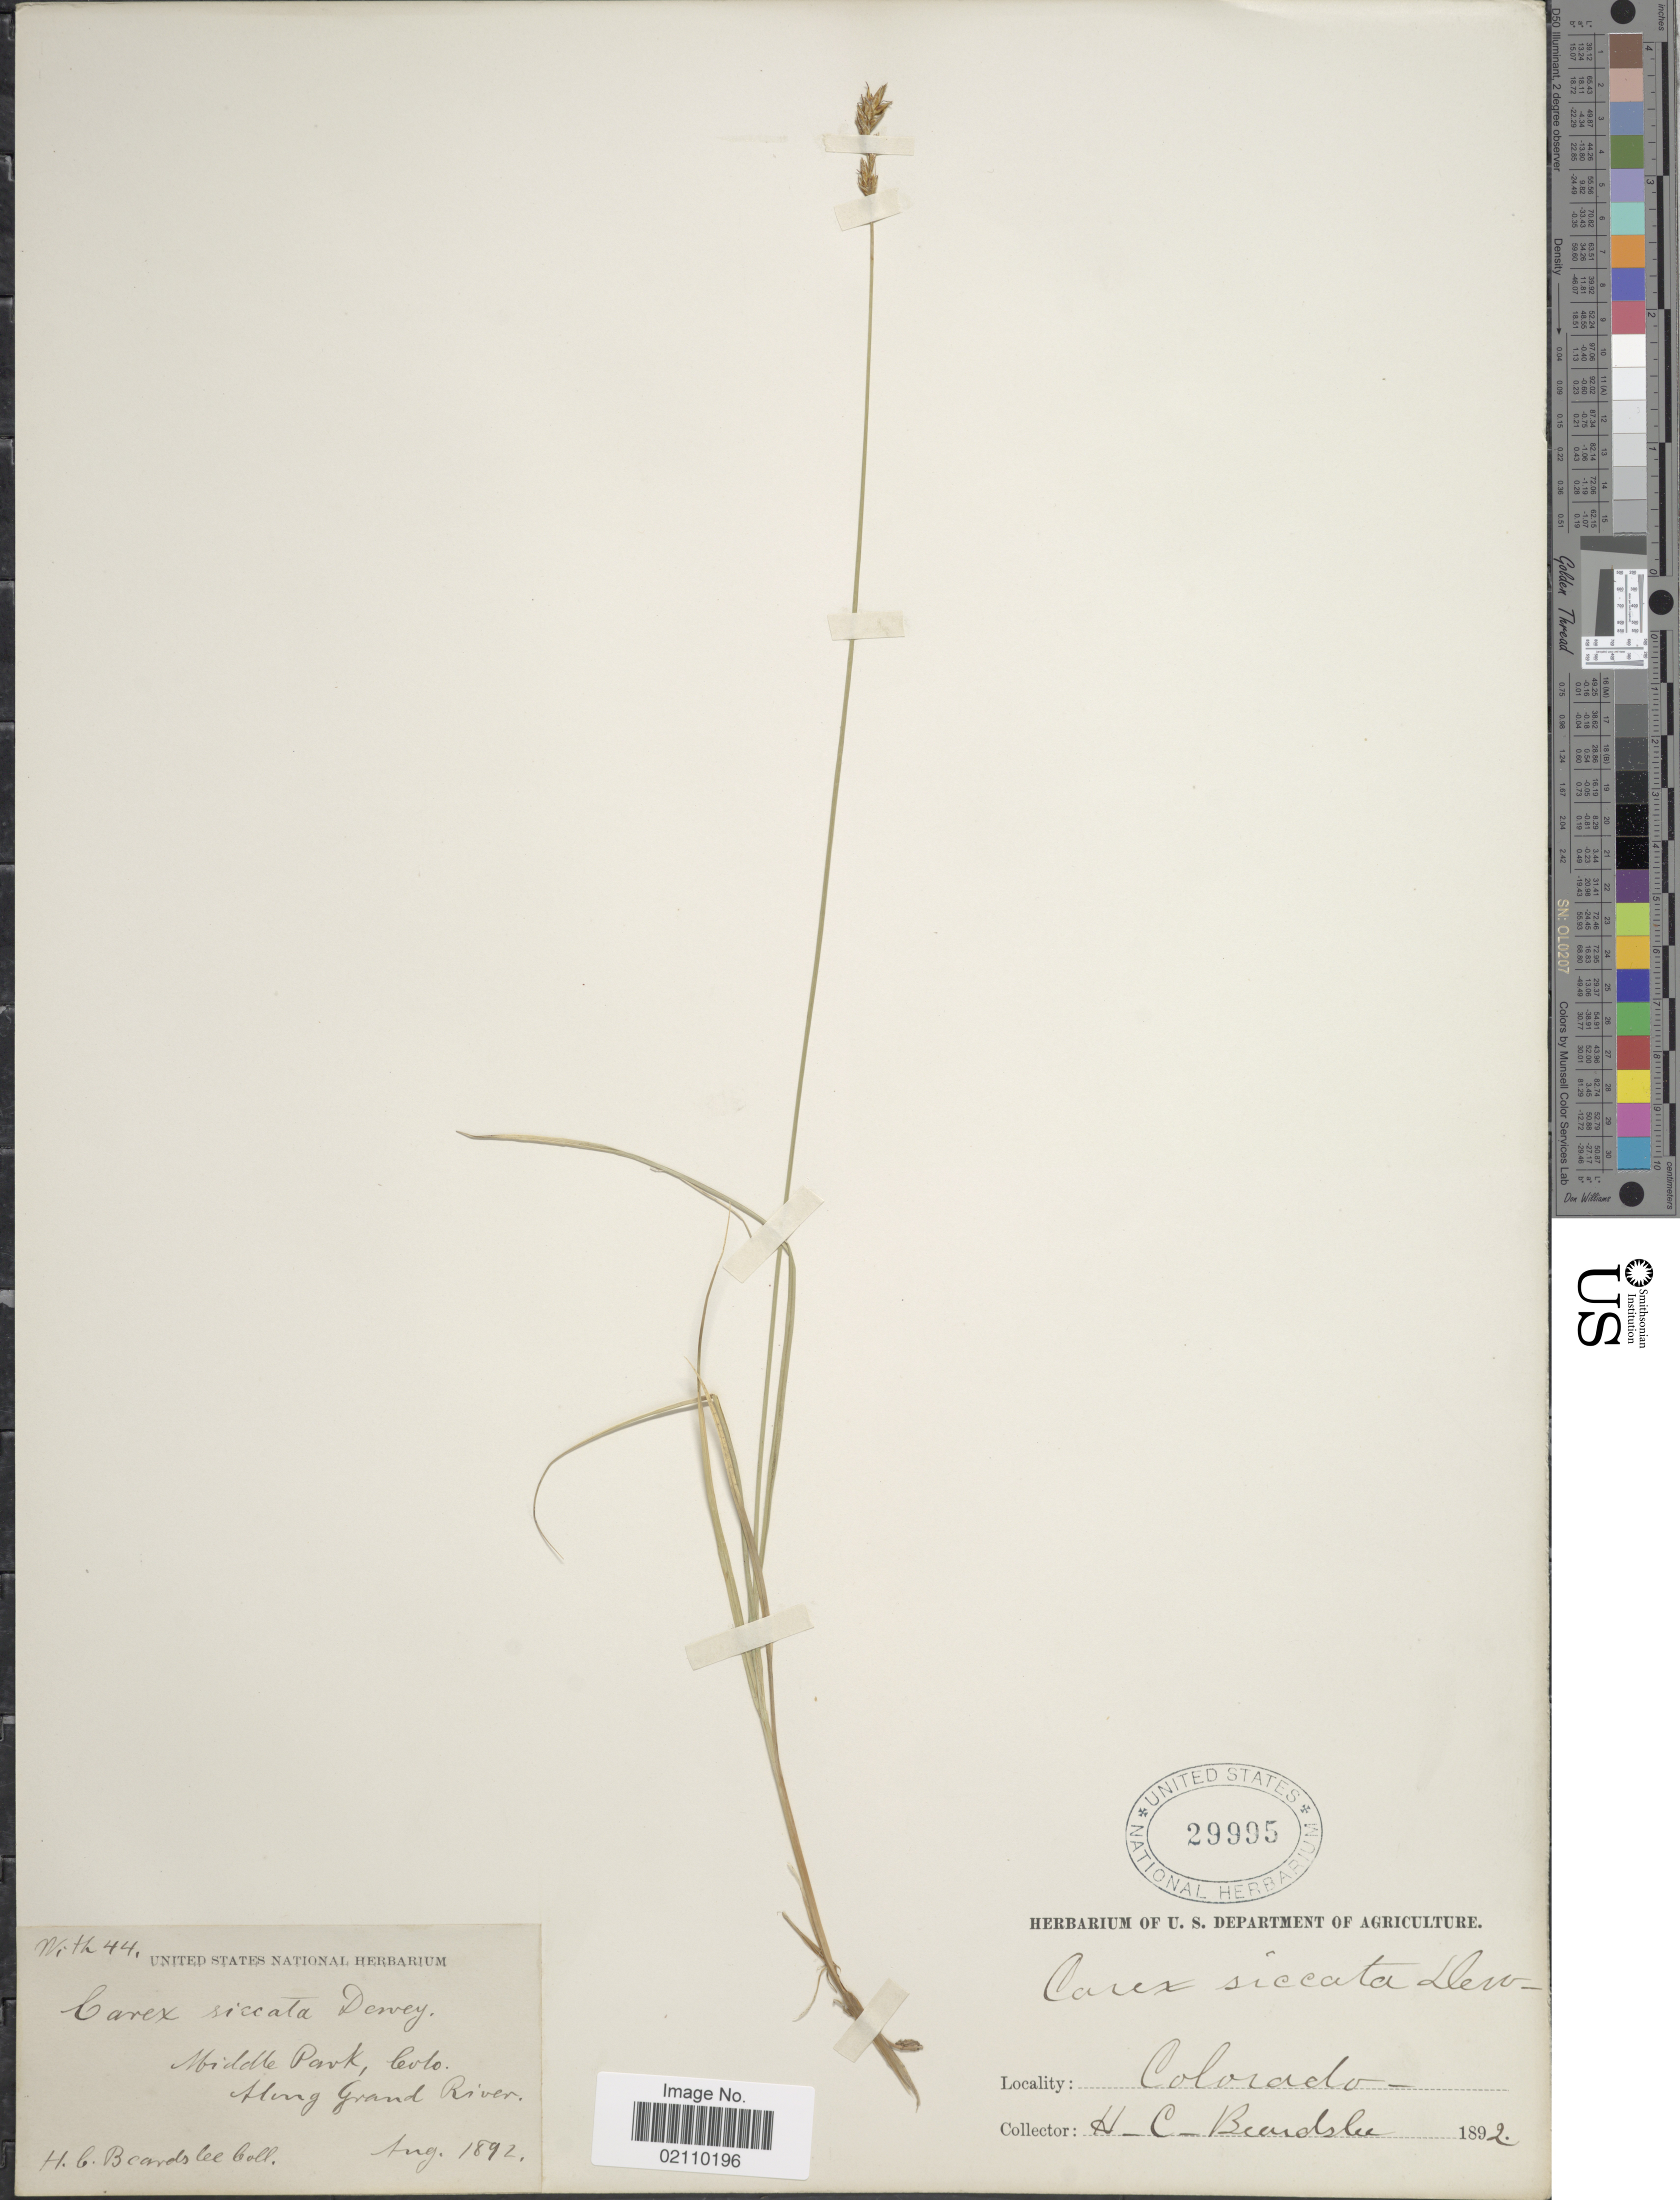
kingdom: Plantae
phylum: Tracheophyta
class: Liliopsida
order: Poales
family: Cyperaceae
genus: Carex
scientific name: Carex siccata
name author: Dewey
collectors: H. Beardslee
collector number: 44*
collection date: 1892-08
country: United States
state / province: Colorado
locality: Middle Park, along Grand River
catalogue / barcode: US 29995